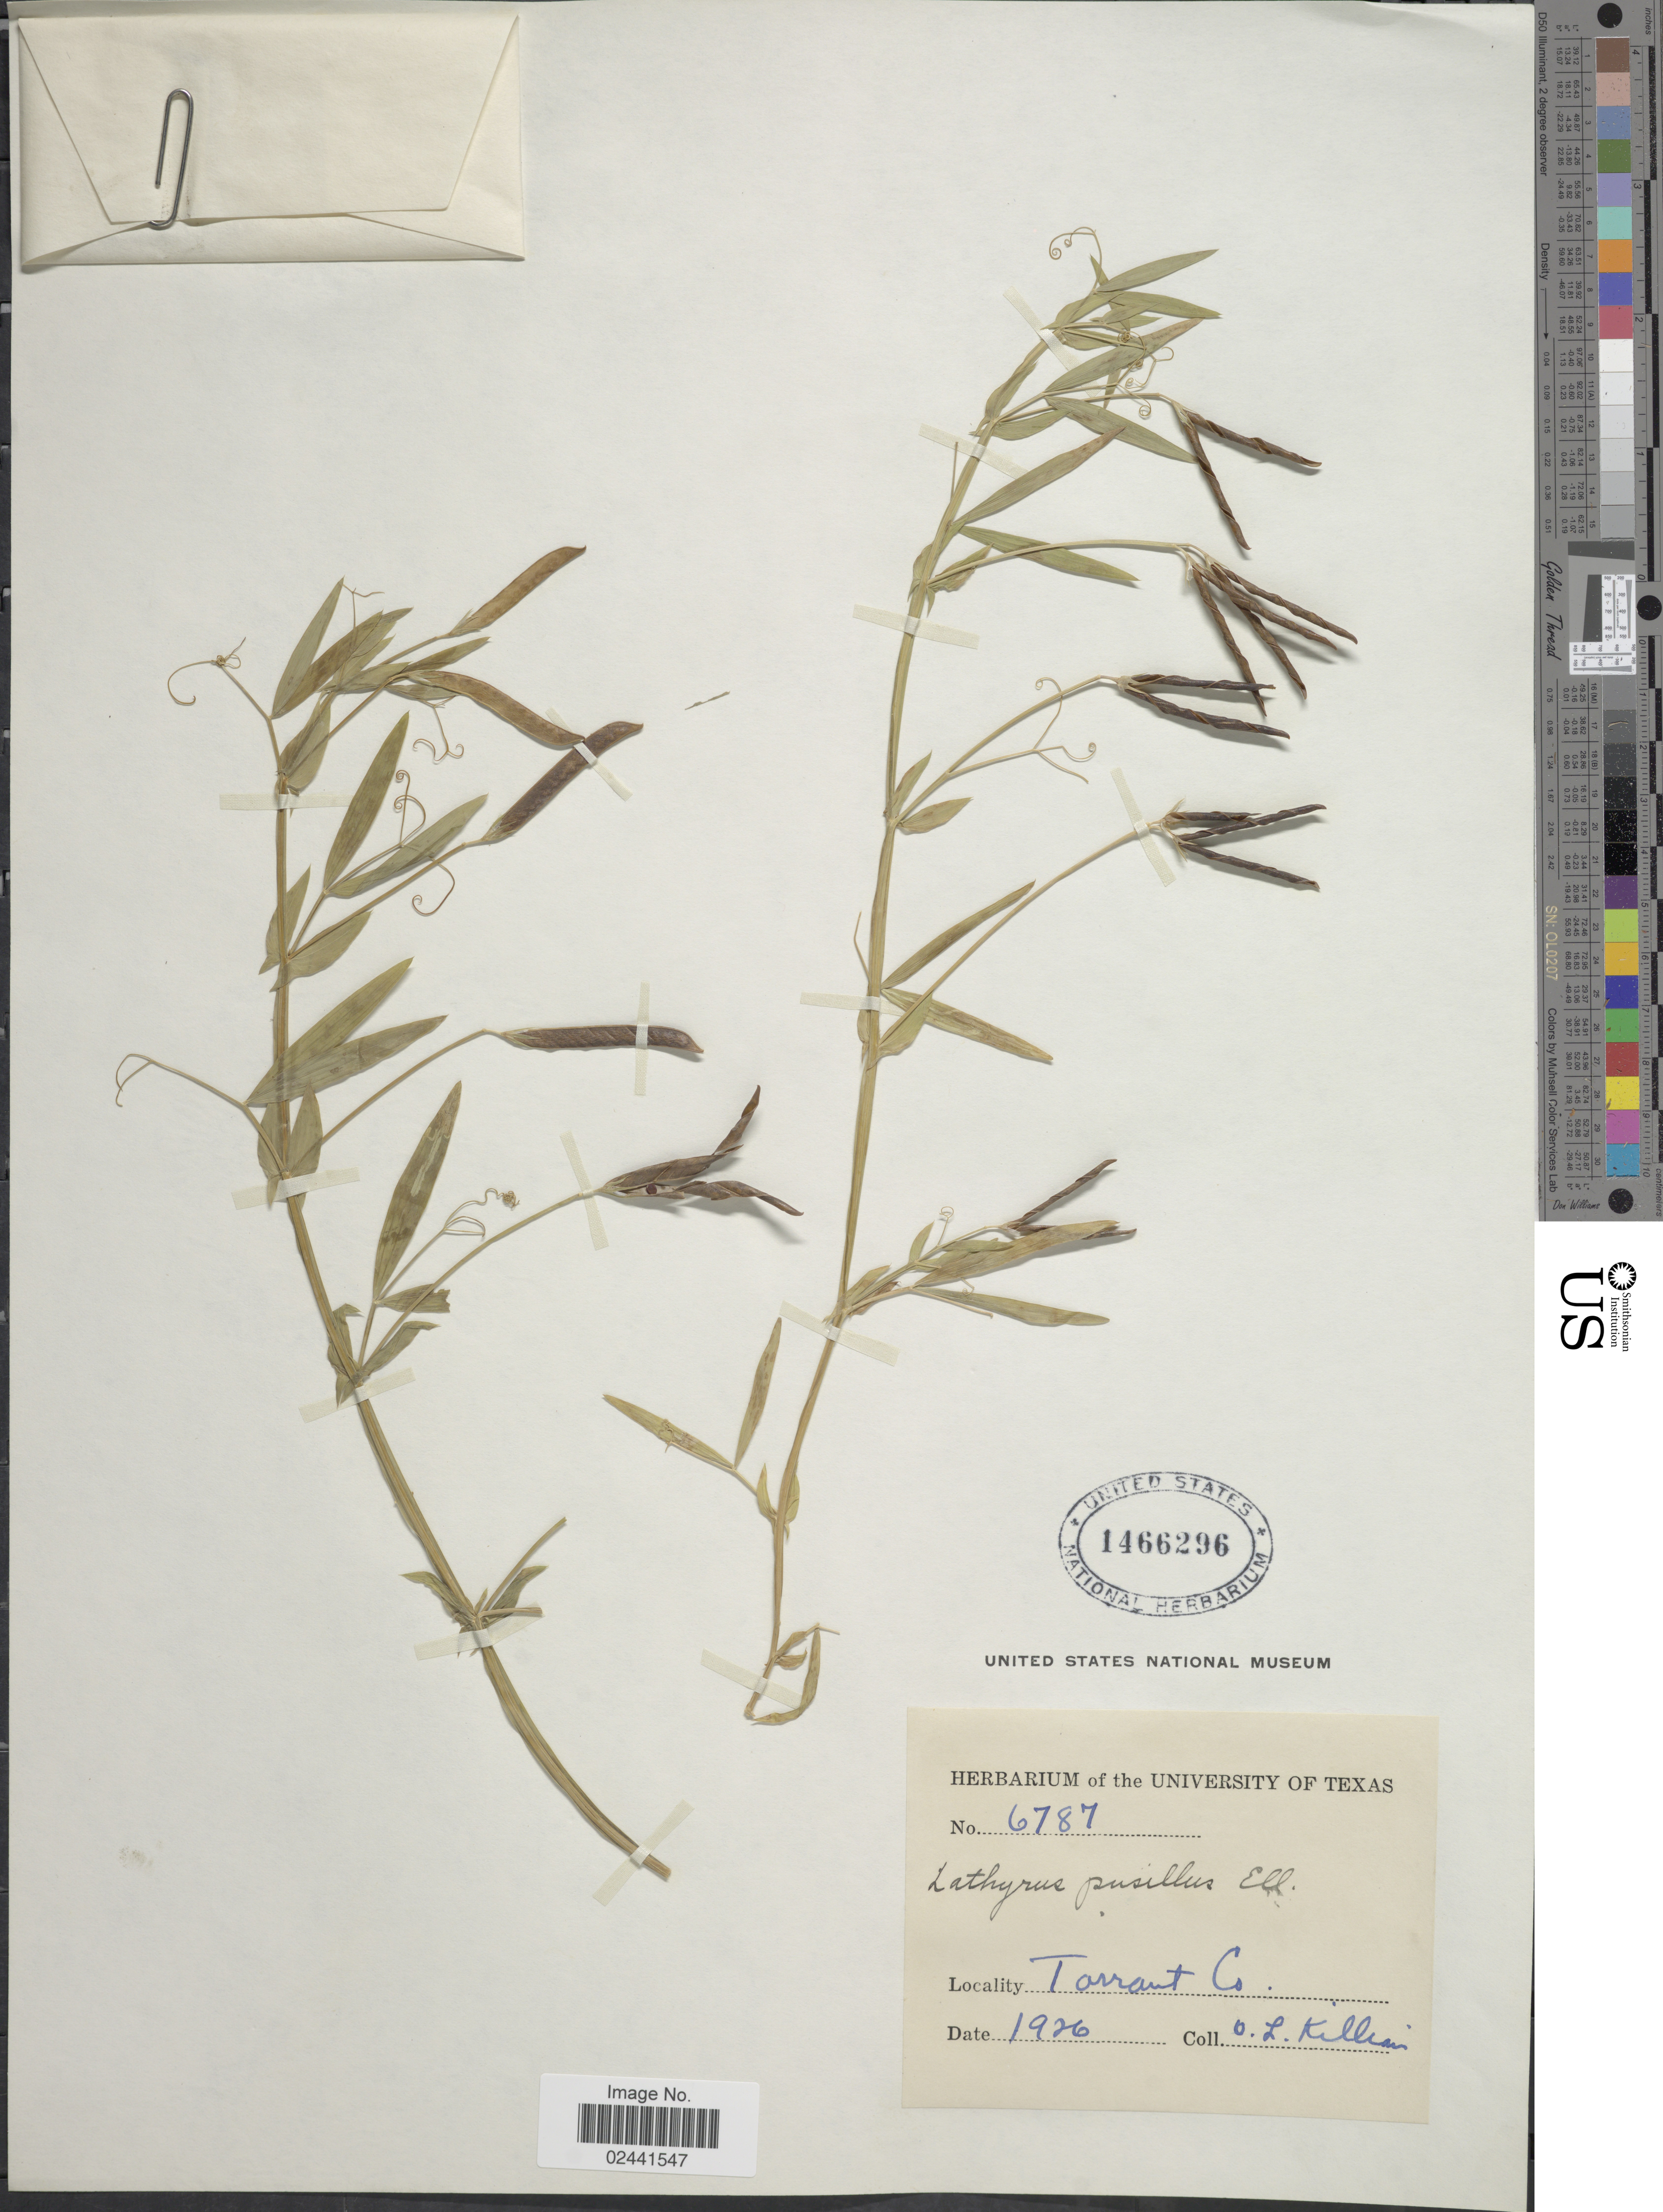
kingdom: Plantae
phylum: Tracheophyta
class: Magnoliopsida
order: Fabales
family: Fabaceae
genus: Lathyrus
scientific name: Lathyrus pusillus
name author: Elliott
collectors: O. Killian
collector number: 6787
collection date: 1926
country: United States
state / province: Texas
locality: Tarrant Co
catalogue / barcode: US 1466296